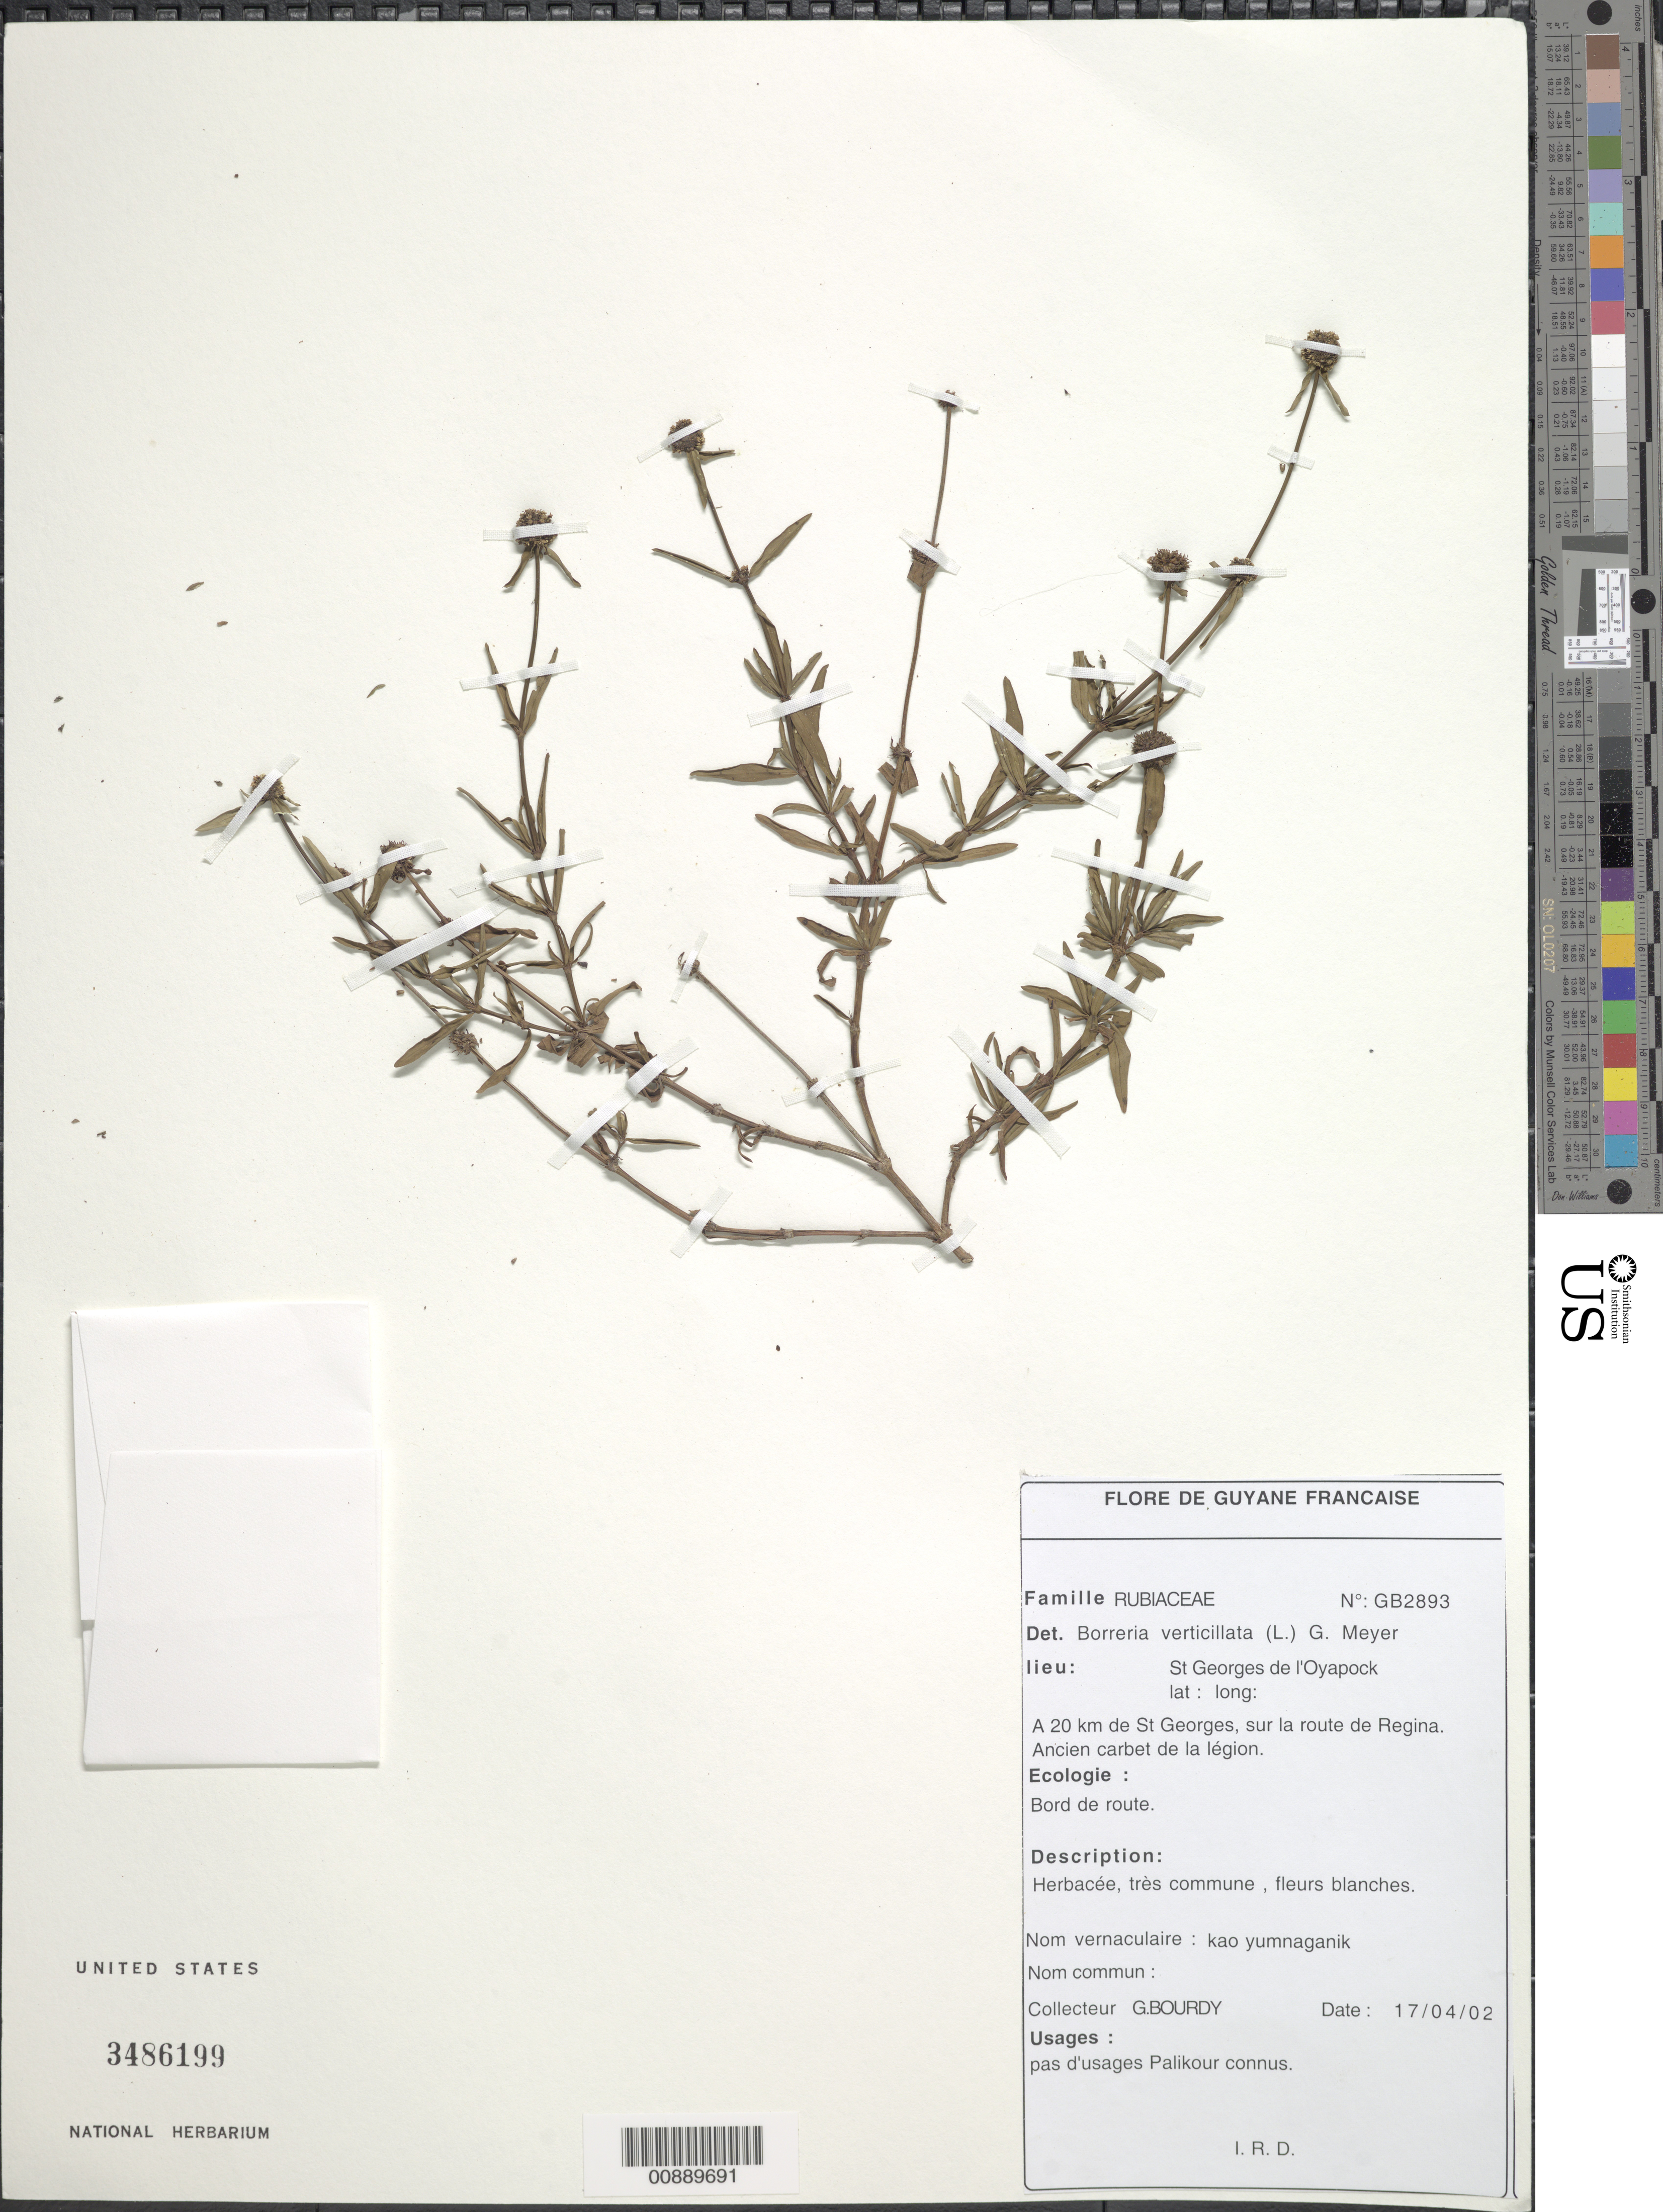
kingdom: Plantae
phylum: Tracheophyta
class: Magnoliopsida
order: Gentianales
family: Rubiaceae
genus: Borreria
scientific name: Borreria verticillata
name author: (L.) G. Mey.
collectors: G. Bourdy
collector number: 2893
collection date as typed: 17-Apr-02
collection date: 2002-04-17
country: French Guiana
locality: St. Georges de l'Oyapock, 20 km de St. Georges, sur la route de Regina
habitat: Ancien carbet de la légion; borde de route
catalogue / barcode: US 3486199